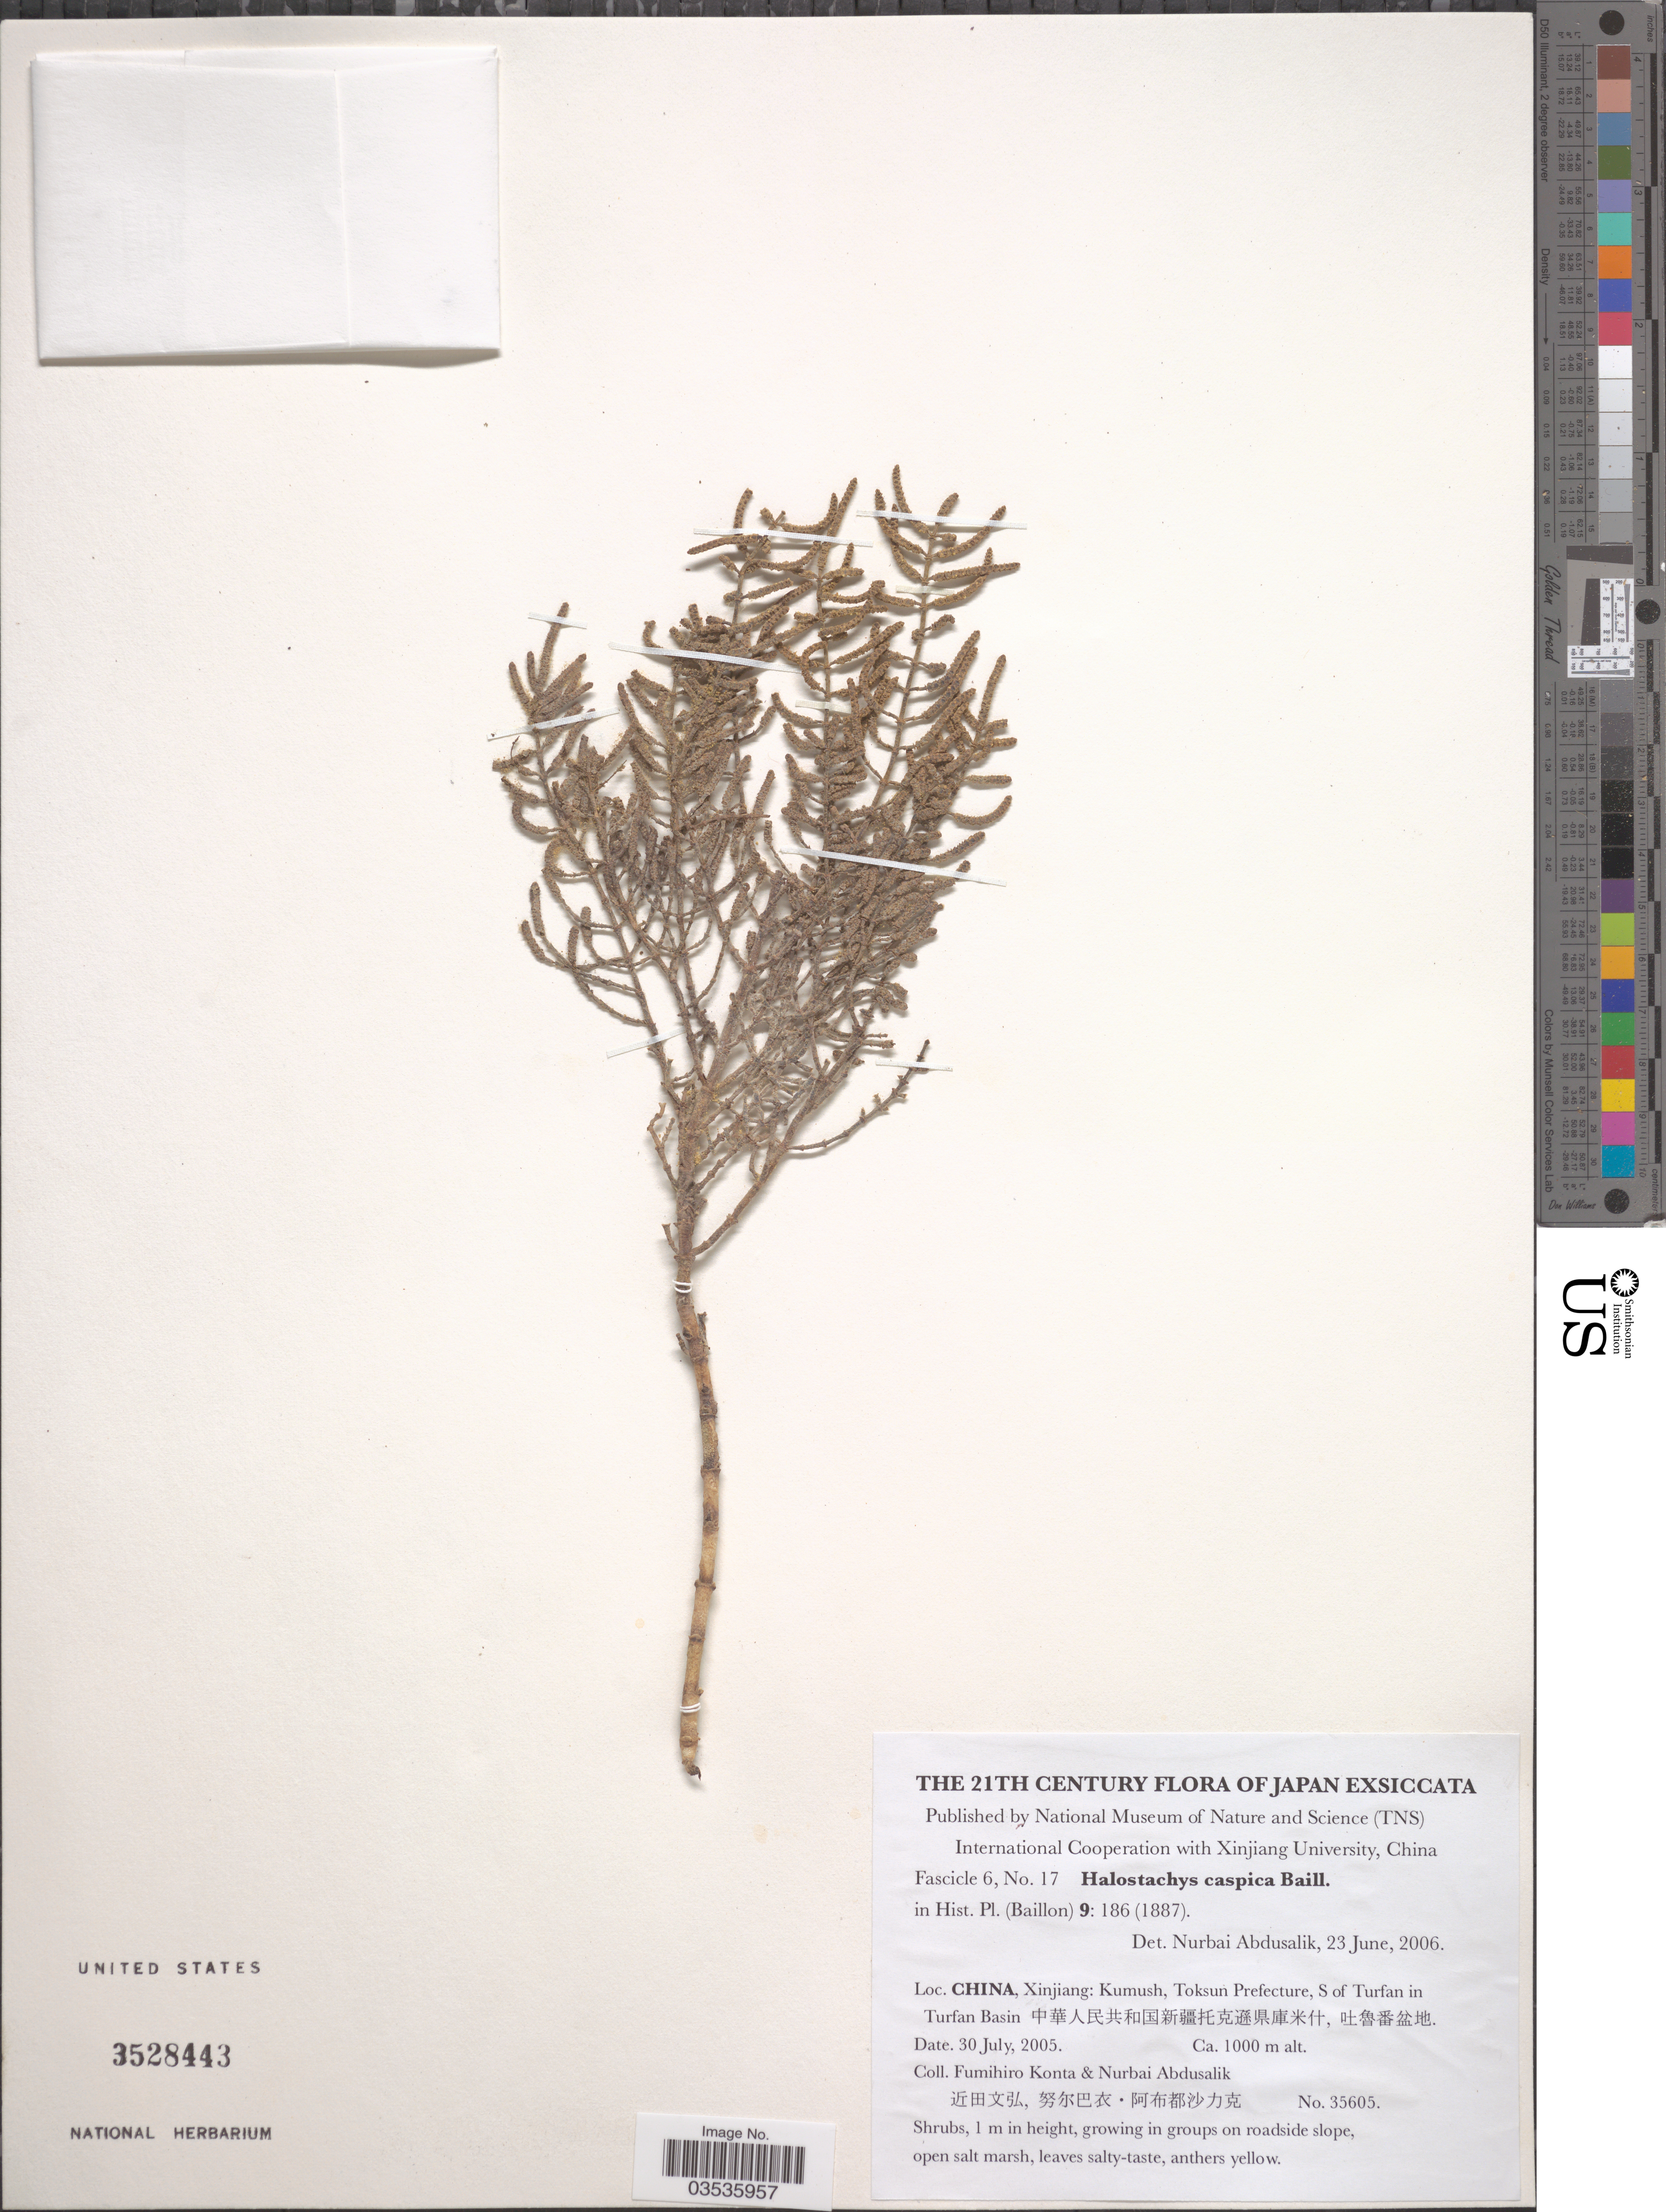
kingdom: Plantae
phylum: Tracheophyta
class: Magnoliopsida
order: Caryophyllales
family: Amaranthaceae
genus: Halostachys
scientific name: Halostachys caspica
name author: C.A. Mey.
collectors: F. Konta & N. Abdusalik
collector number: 35605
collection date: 2005-07-30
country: China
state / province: Xinjiang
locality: Kumush, Toksun Prefecture, S of Turfan in Turfan Basin X.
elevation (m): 1000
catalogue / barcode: US 3528443